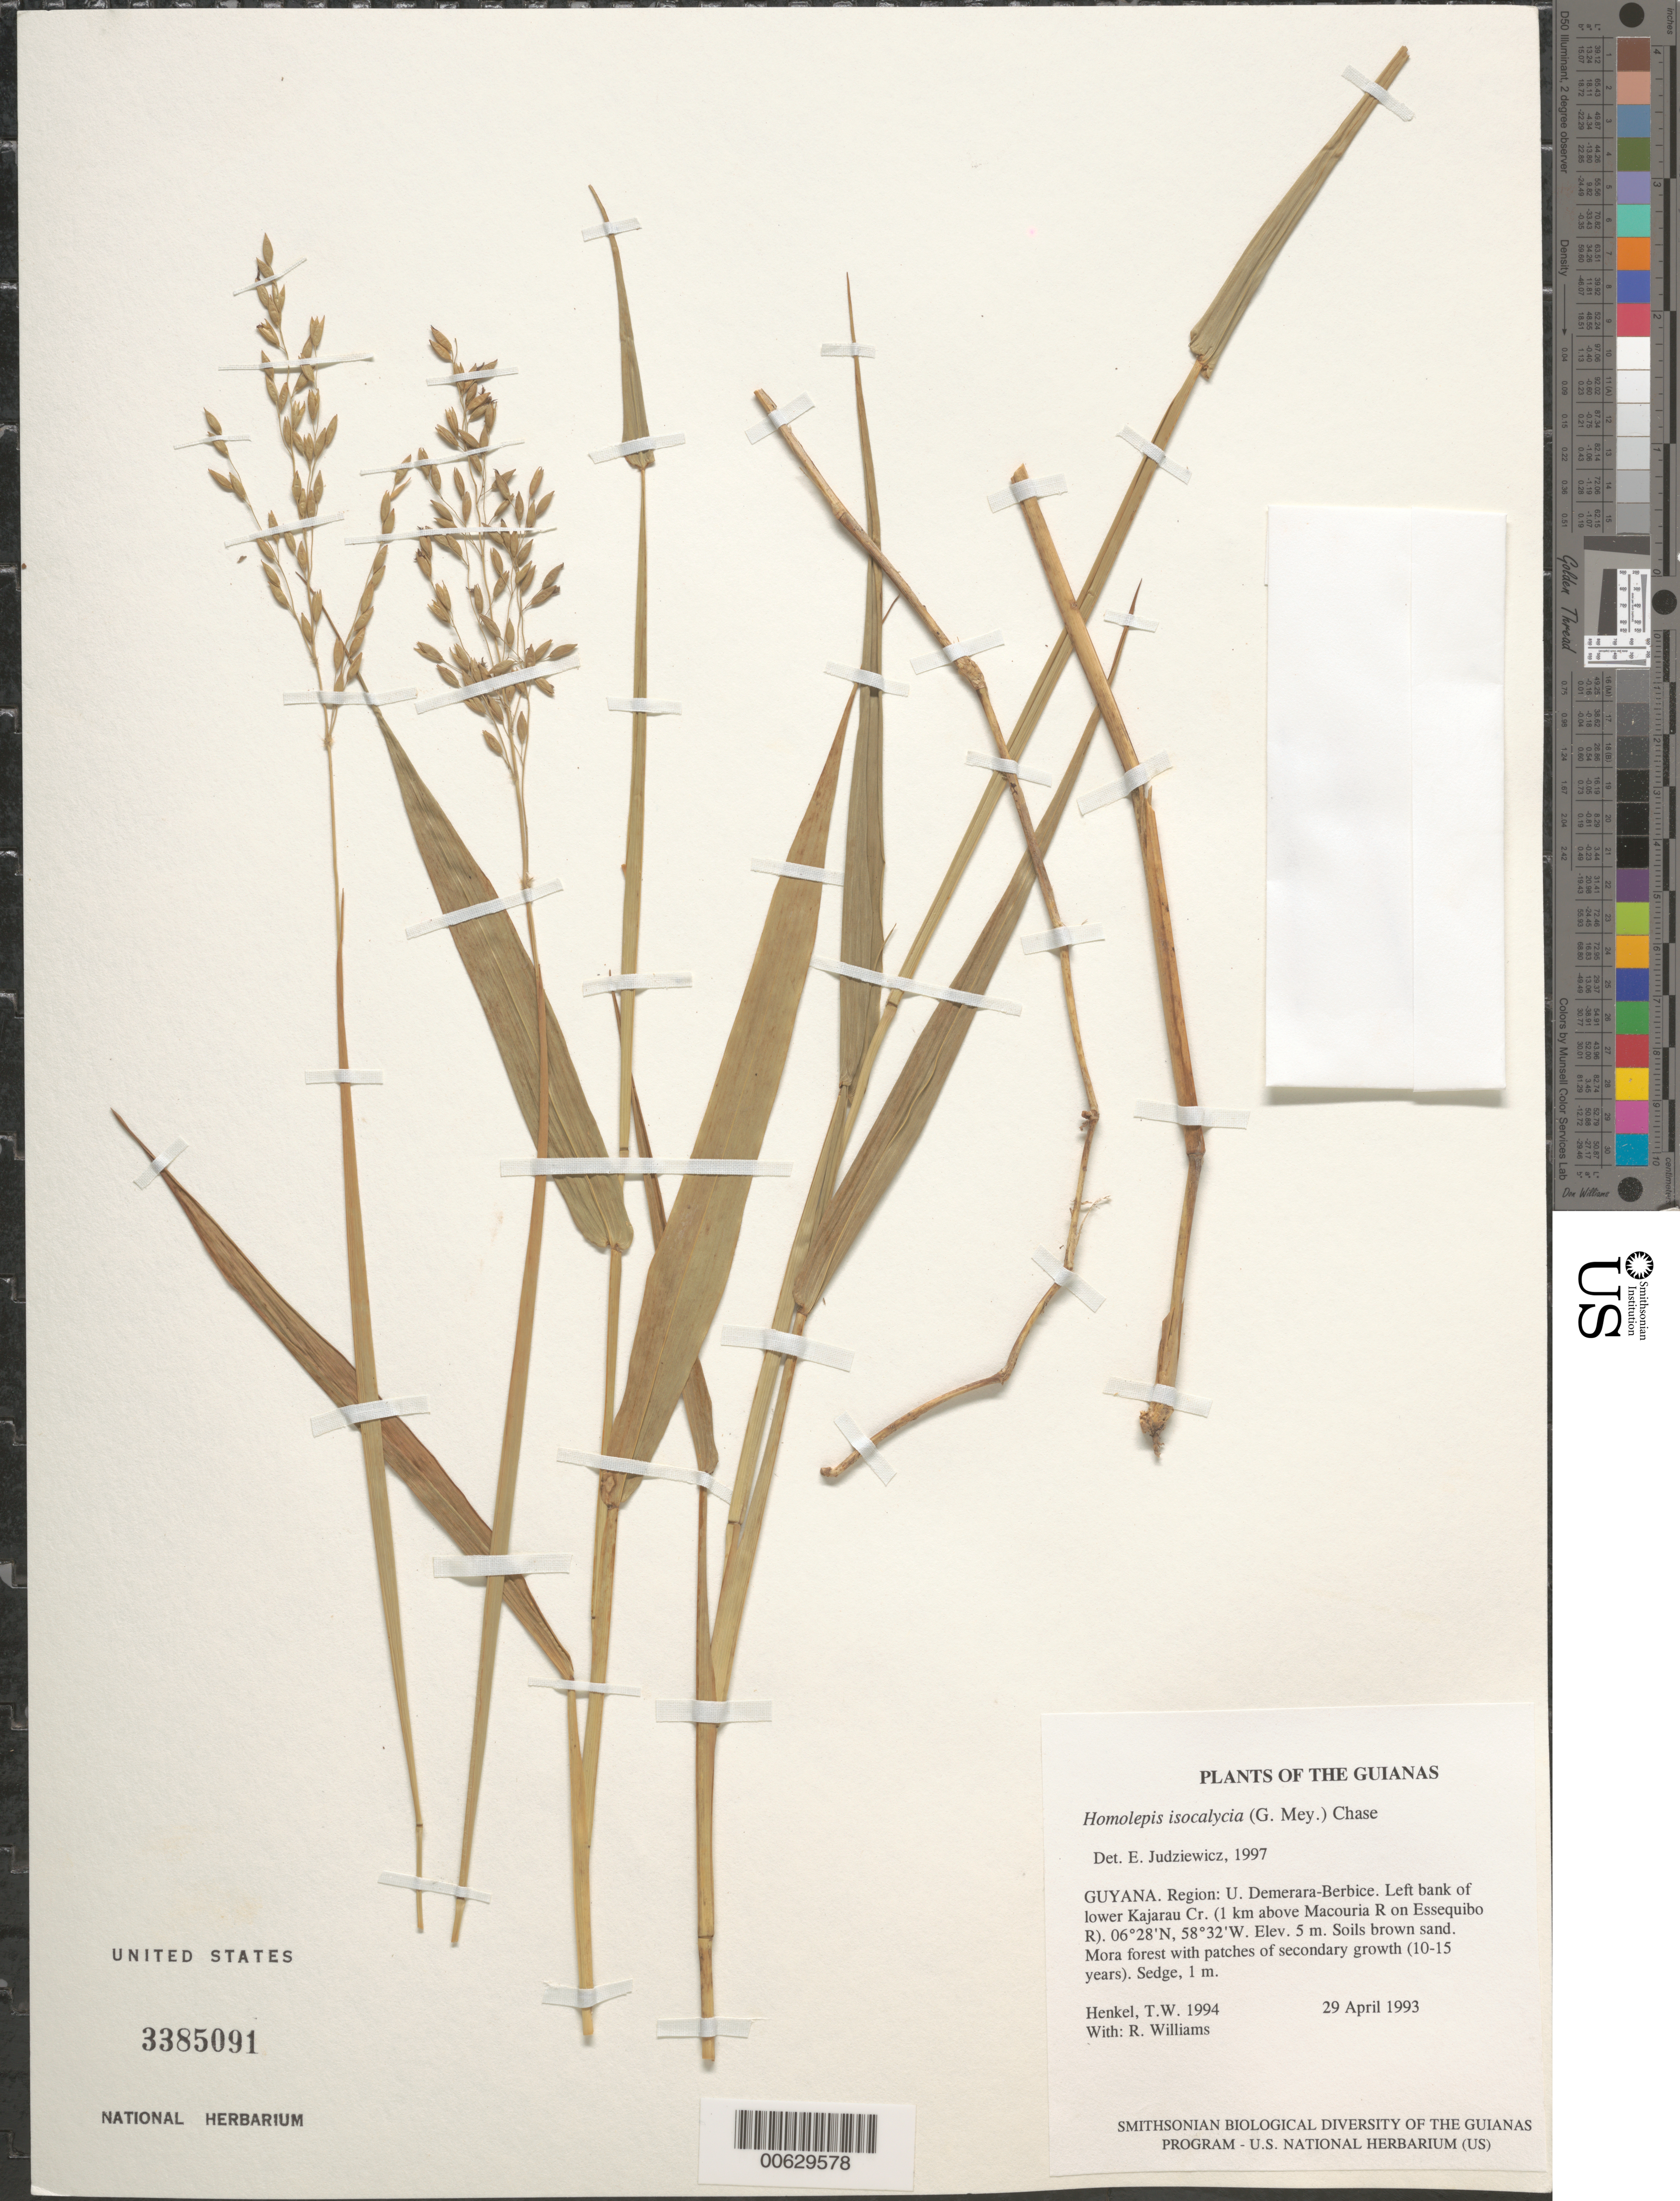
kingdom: Plantae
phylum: Tracheophyta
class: Liliopsida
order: Poales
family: Poaceae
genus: Homolepis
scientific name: Homolepis isocalycia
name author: (G. Mey.) Chase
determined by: Judziewicz, E. J.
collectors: T. Henkel & R. Williams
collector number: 1994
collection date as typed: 29 April 1993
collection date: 1993-04-29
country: Guyana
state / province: U. Demerara-Berbice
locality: Left bank of lower Kajarau Cr. (1 km above Macouria R on Essequibo R)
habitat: Soils brown sand. Mora forest with patches of secondary growth (10-15 years)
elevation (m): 5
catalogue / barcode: US 3385091